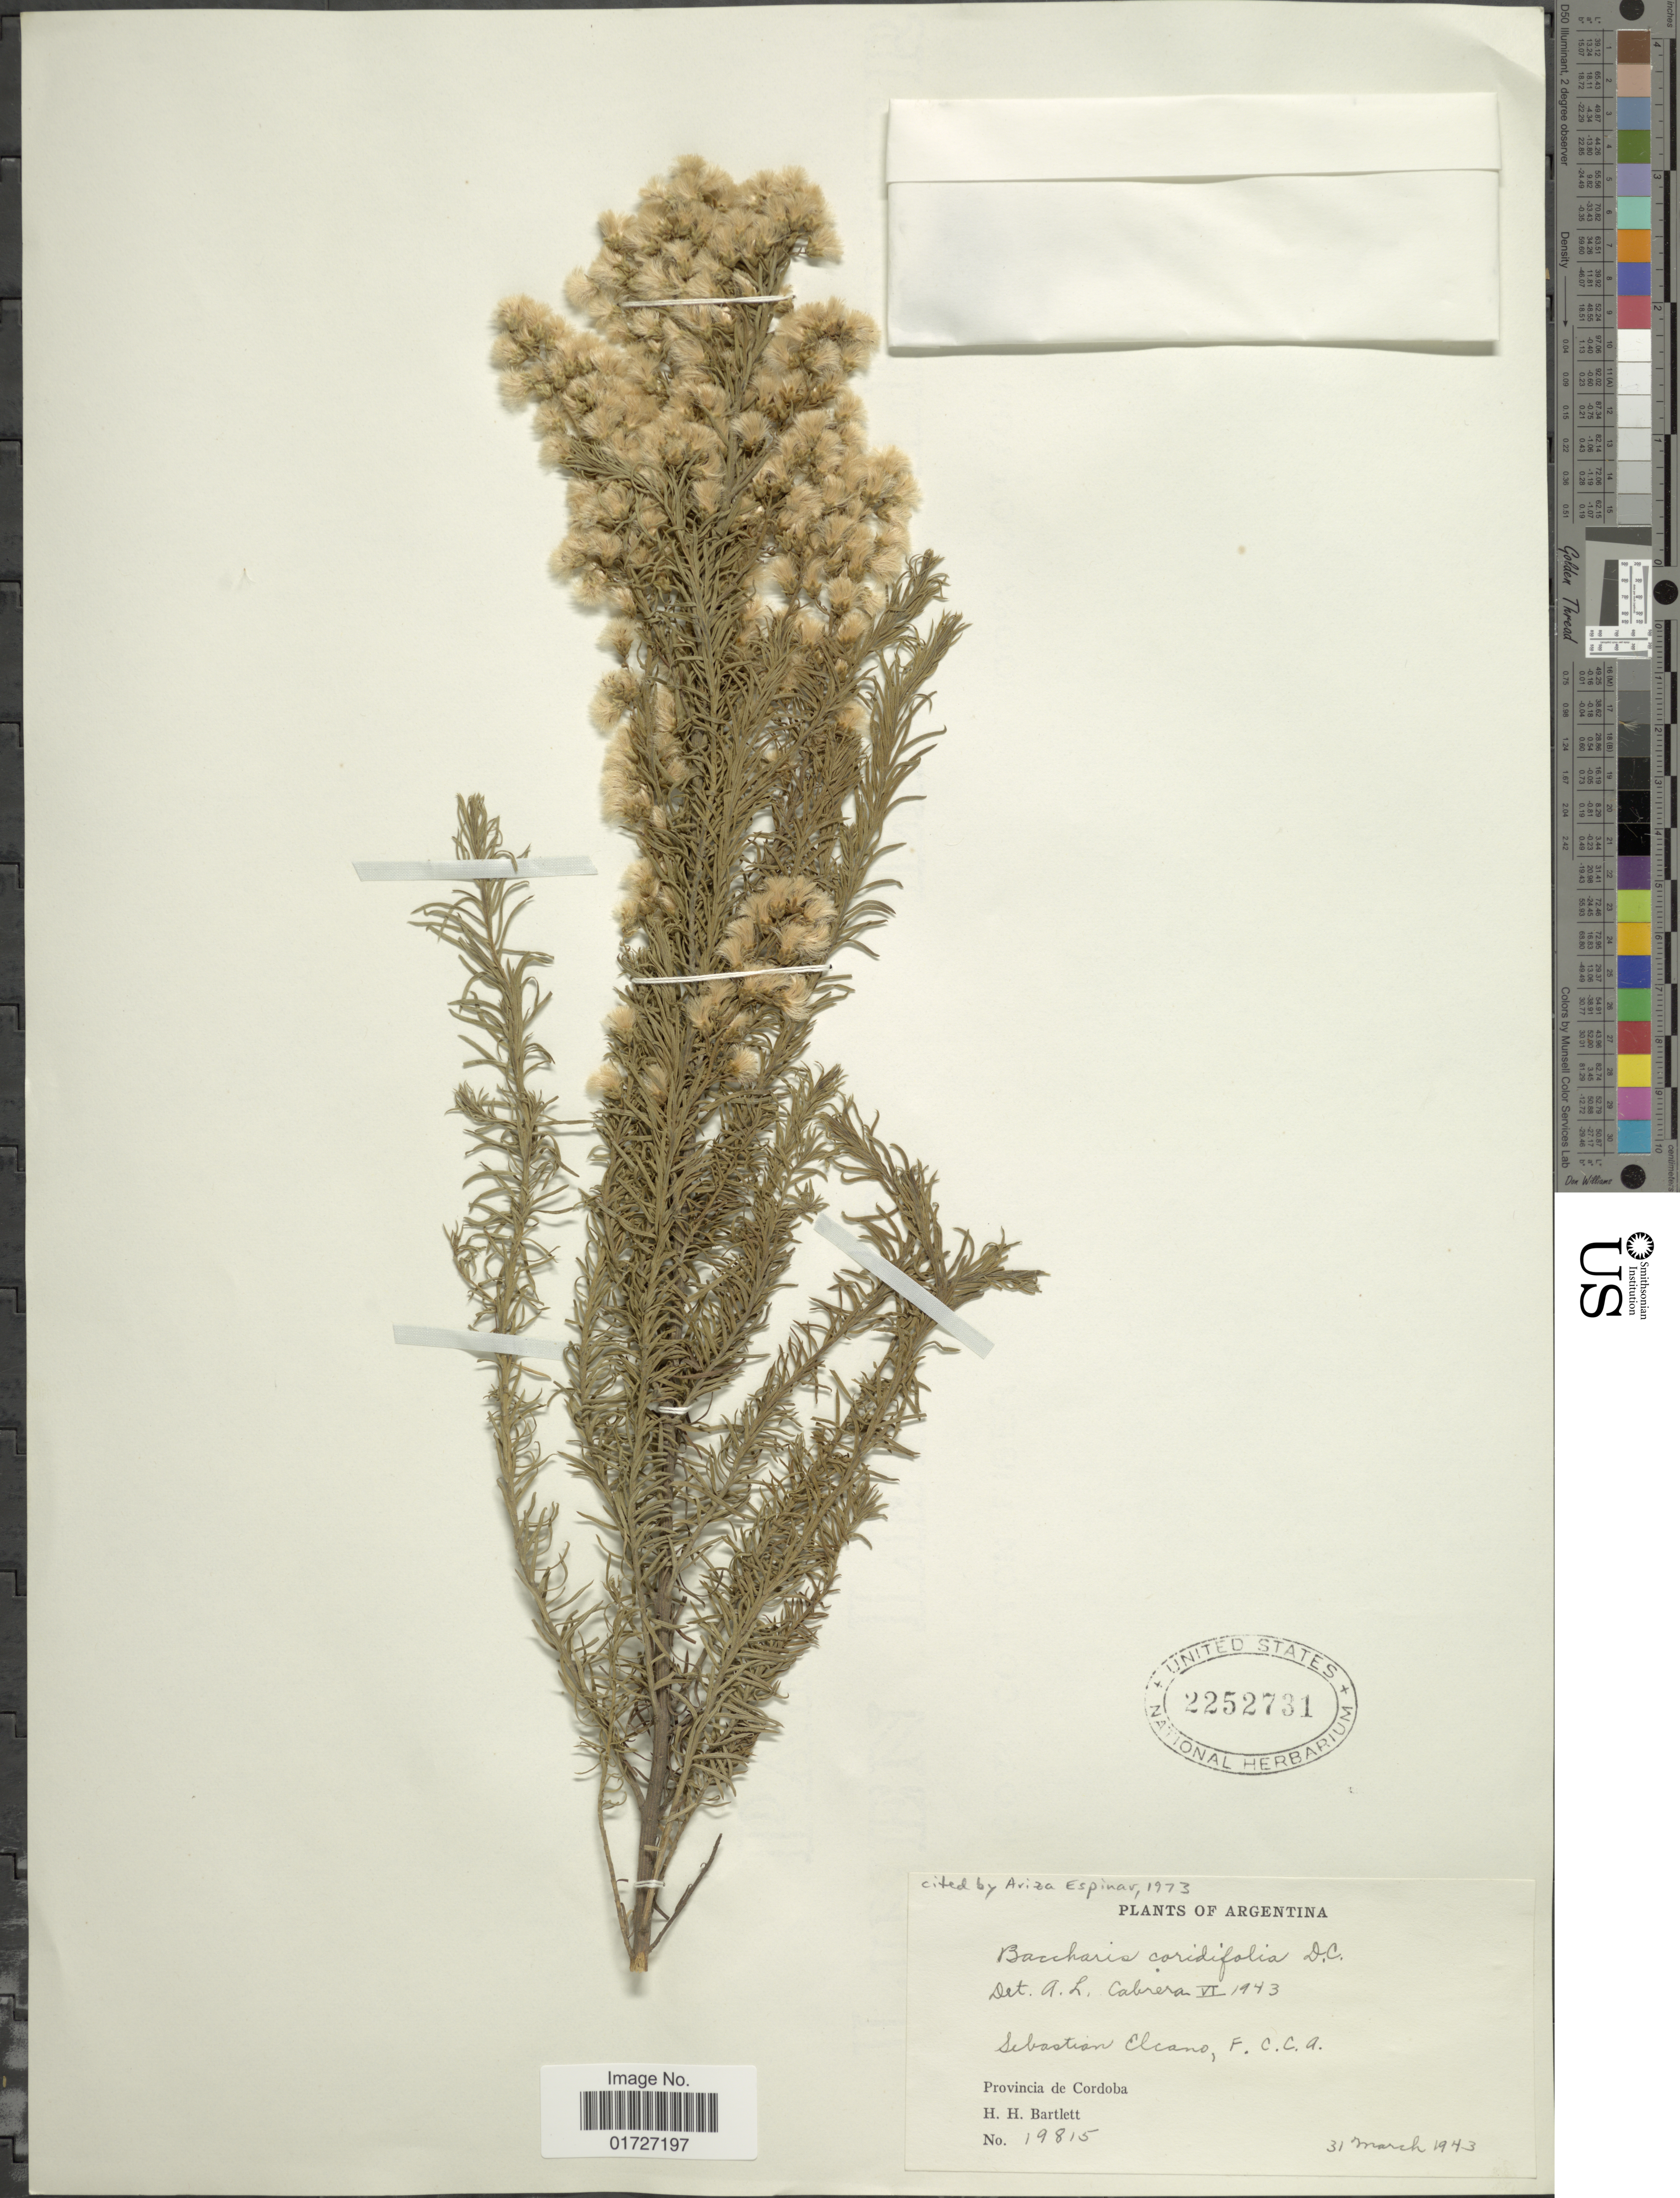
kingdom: Plantae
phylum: Tracheophyta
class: Magnoliopsida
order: Asterales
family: Asteraceae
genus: Baccharis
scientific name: Baccharis coridifolia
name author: DC.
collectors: H. H. Bartlett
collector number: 19815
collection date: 1943-03-31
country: Argentina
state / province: Cordoba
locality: Sebastian Elcano, F.C.C.A. [unsure placement]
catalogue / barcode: US 2252731